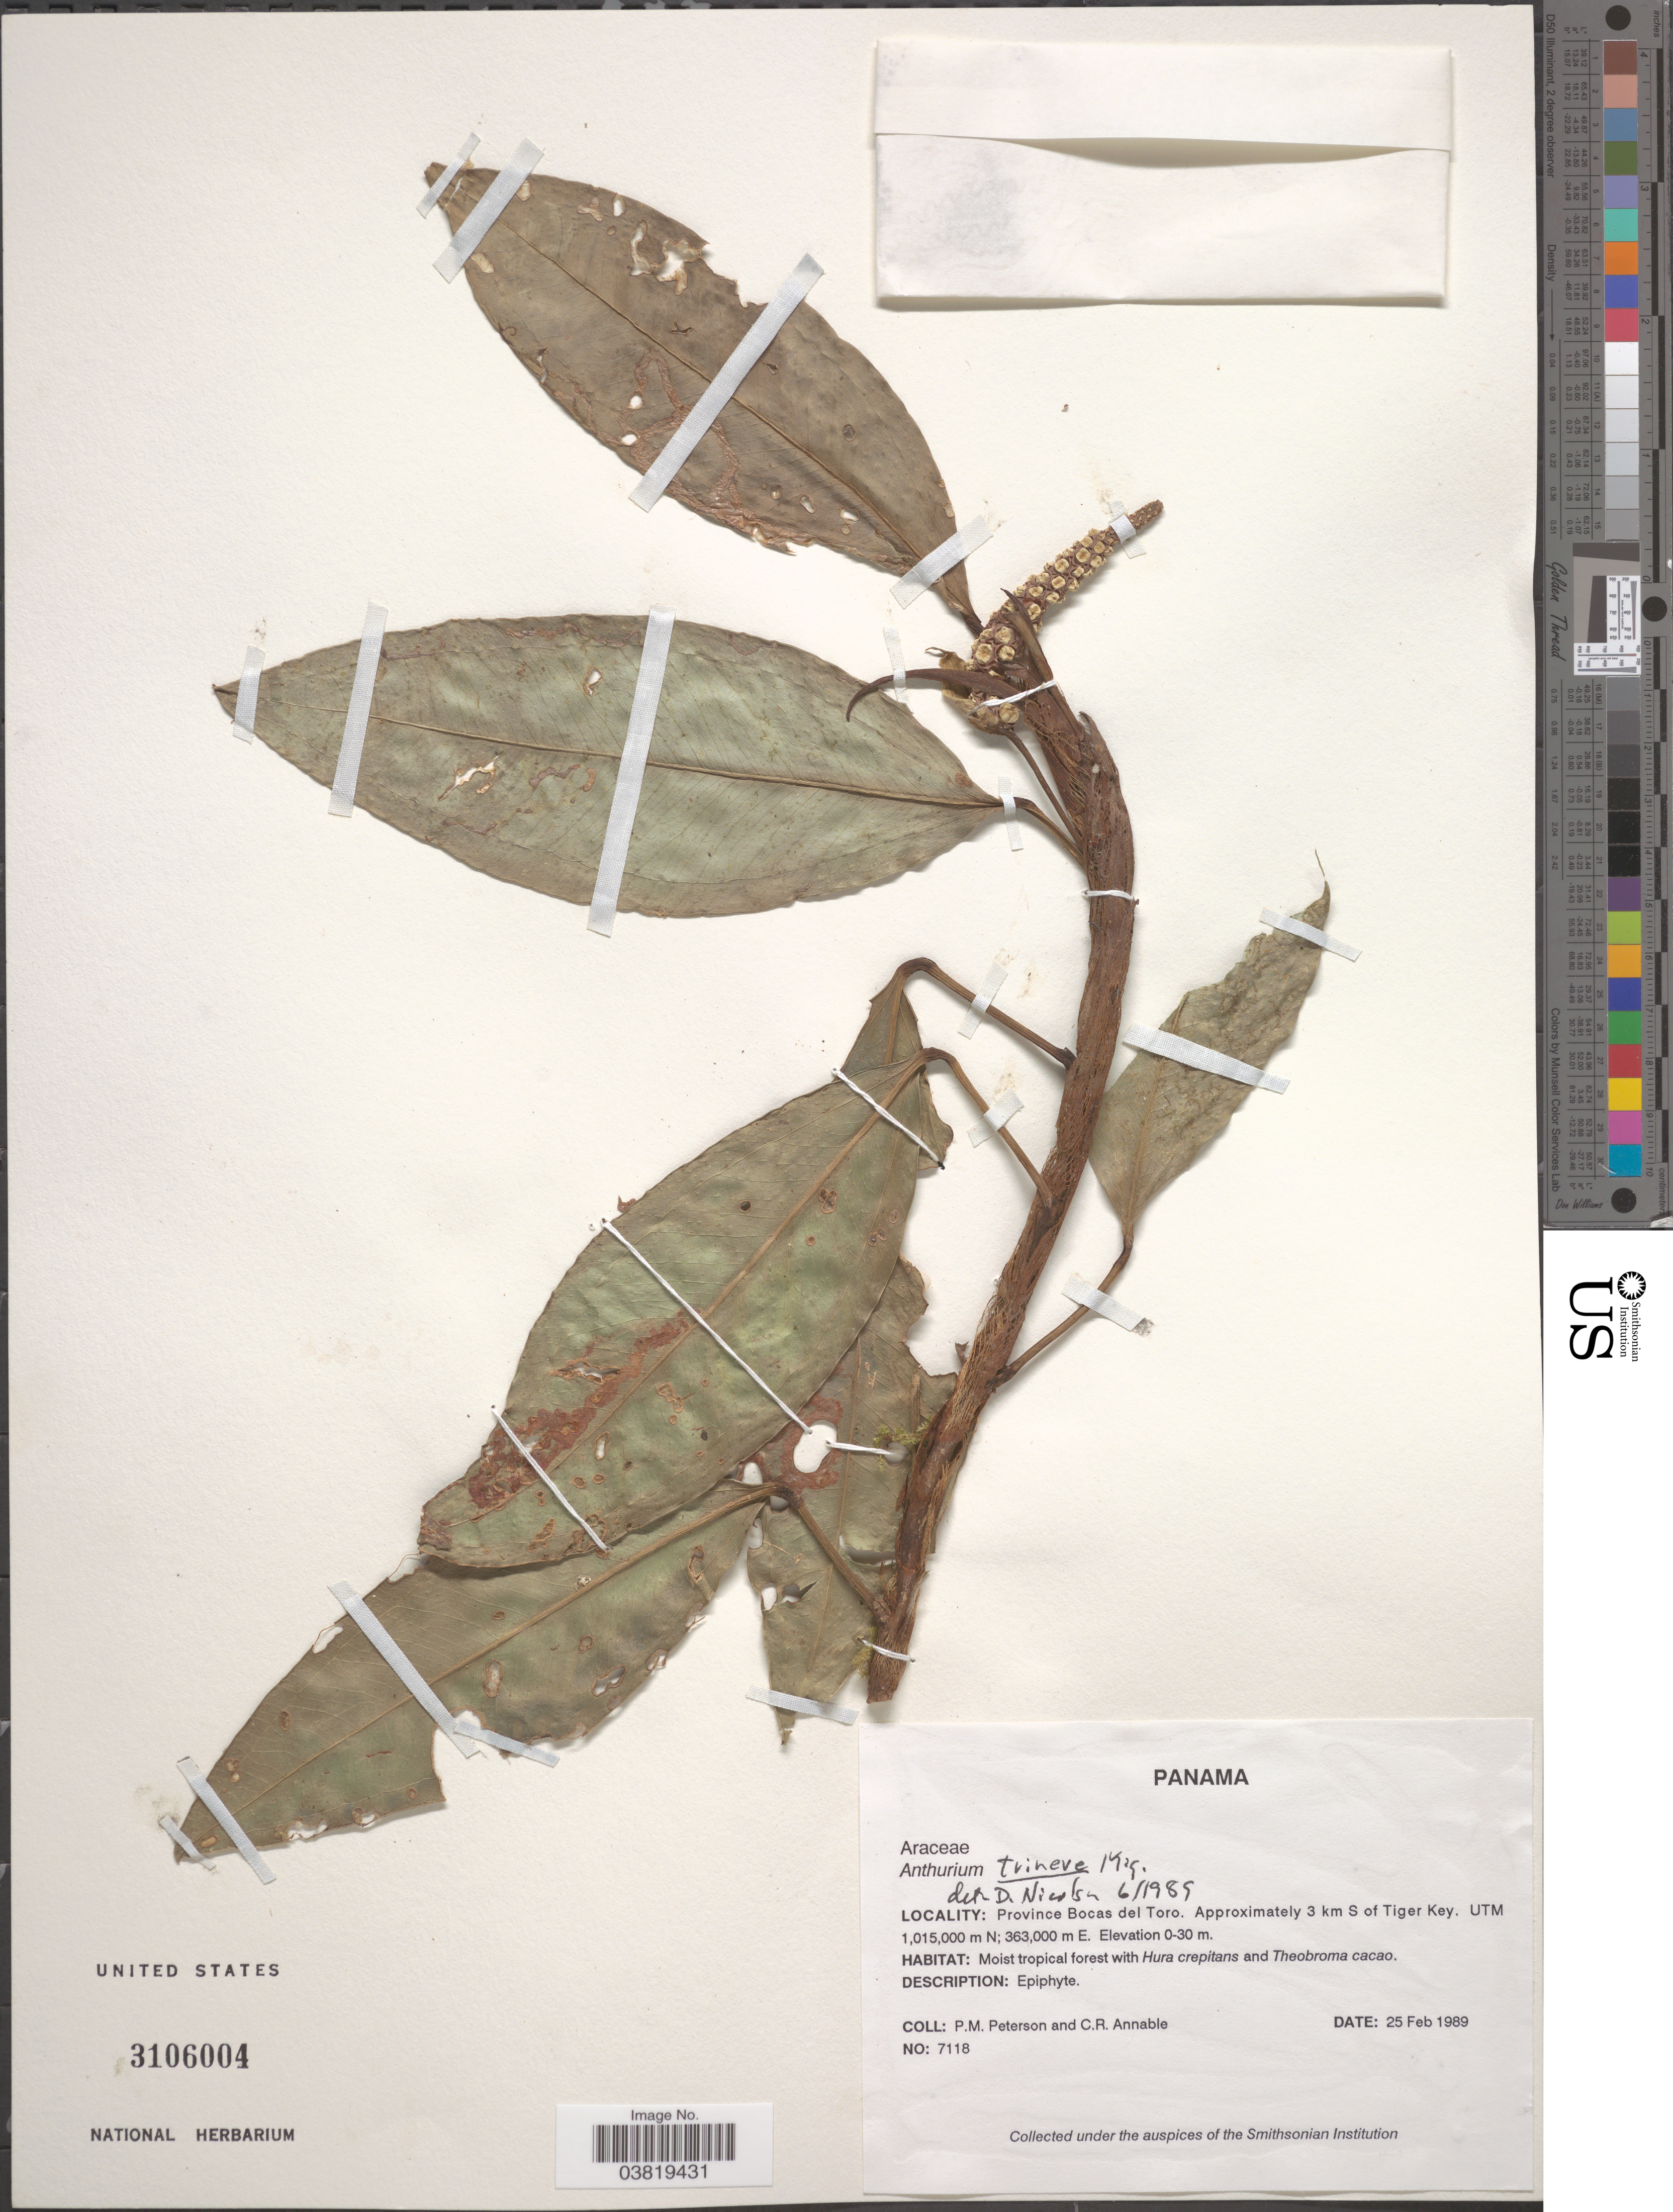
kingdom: Plantae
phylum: Tracheophyta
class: Liliopsida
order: Alismatales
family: Araceae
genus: Anthurium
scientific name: Anthurium trinerve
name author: Miq.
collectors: P. M. Peterson & C. R. Annable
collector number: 7118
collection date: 1989-02-25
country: Panama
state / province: Bocas del Toro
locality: Approximately 3 km S of Tiger Key.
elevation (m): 0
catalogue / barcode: US 3106004